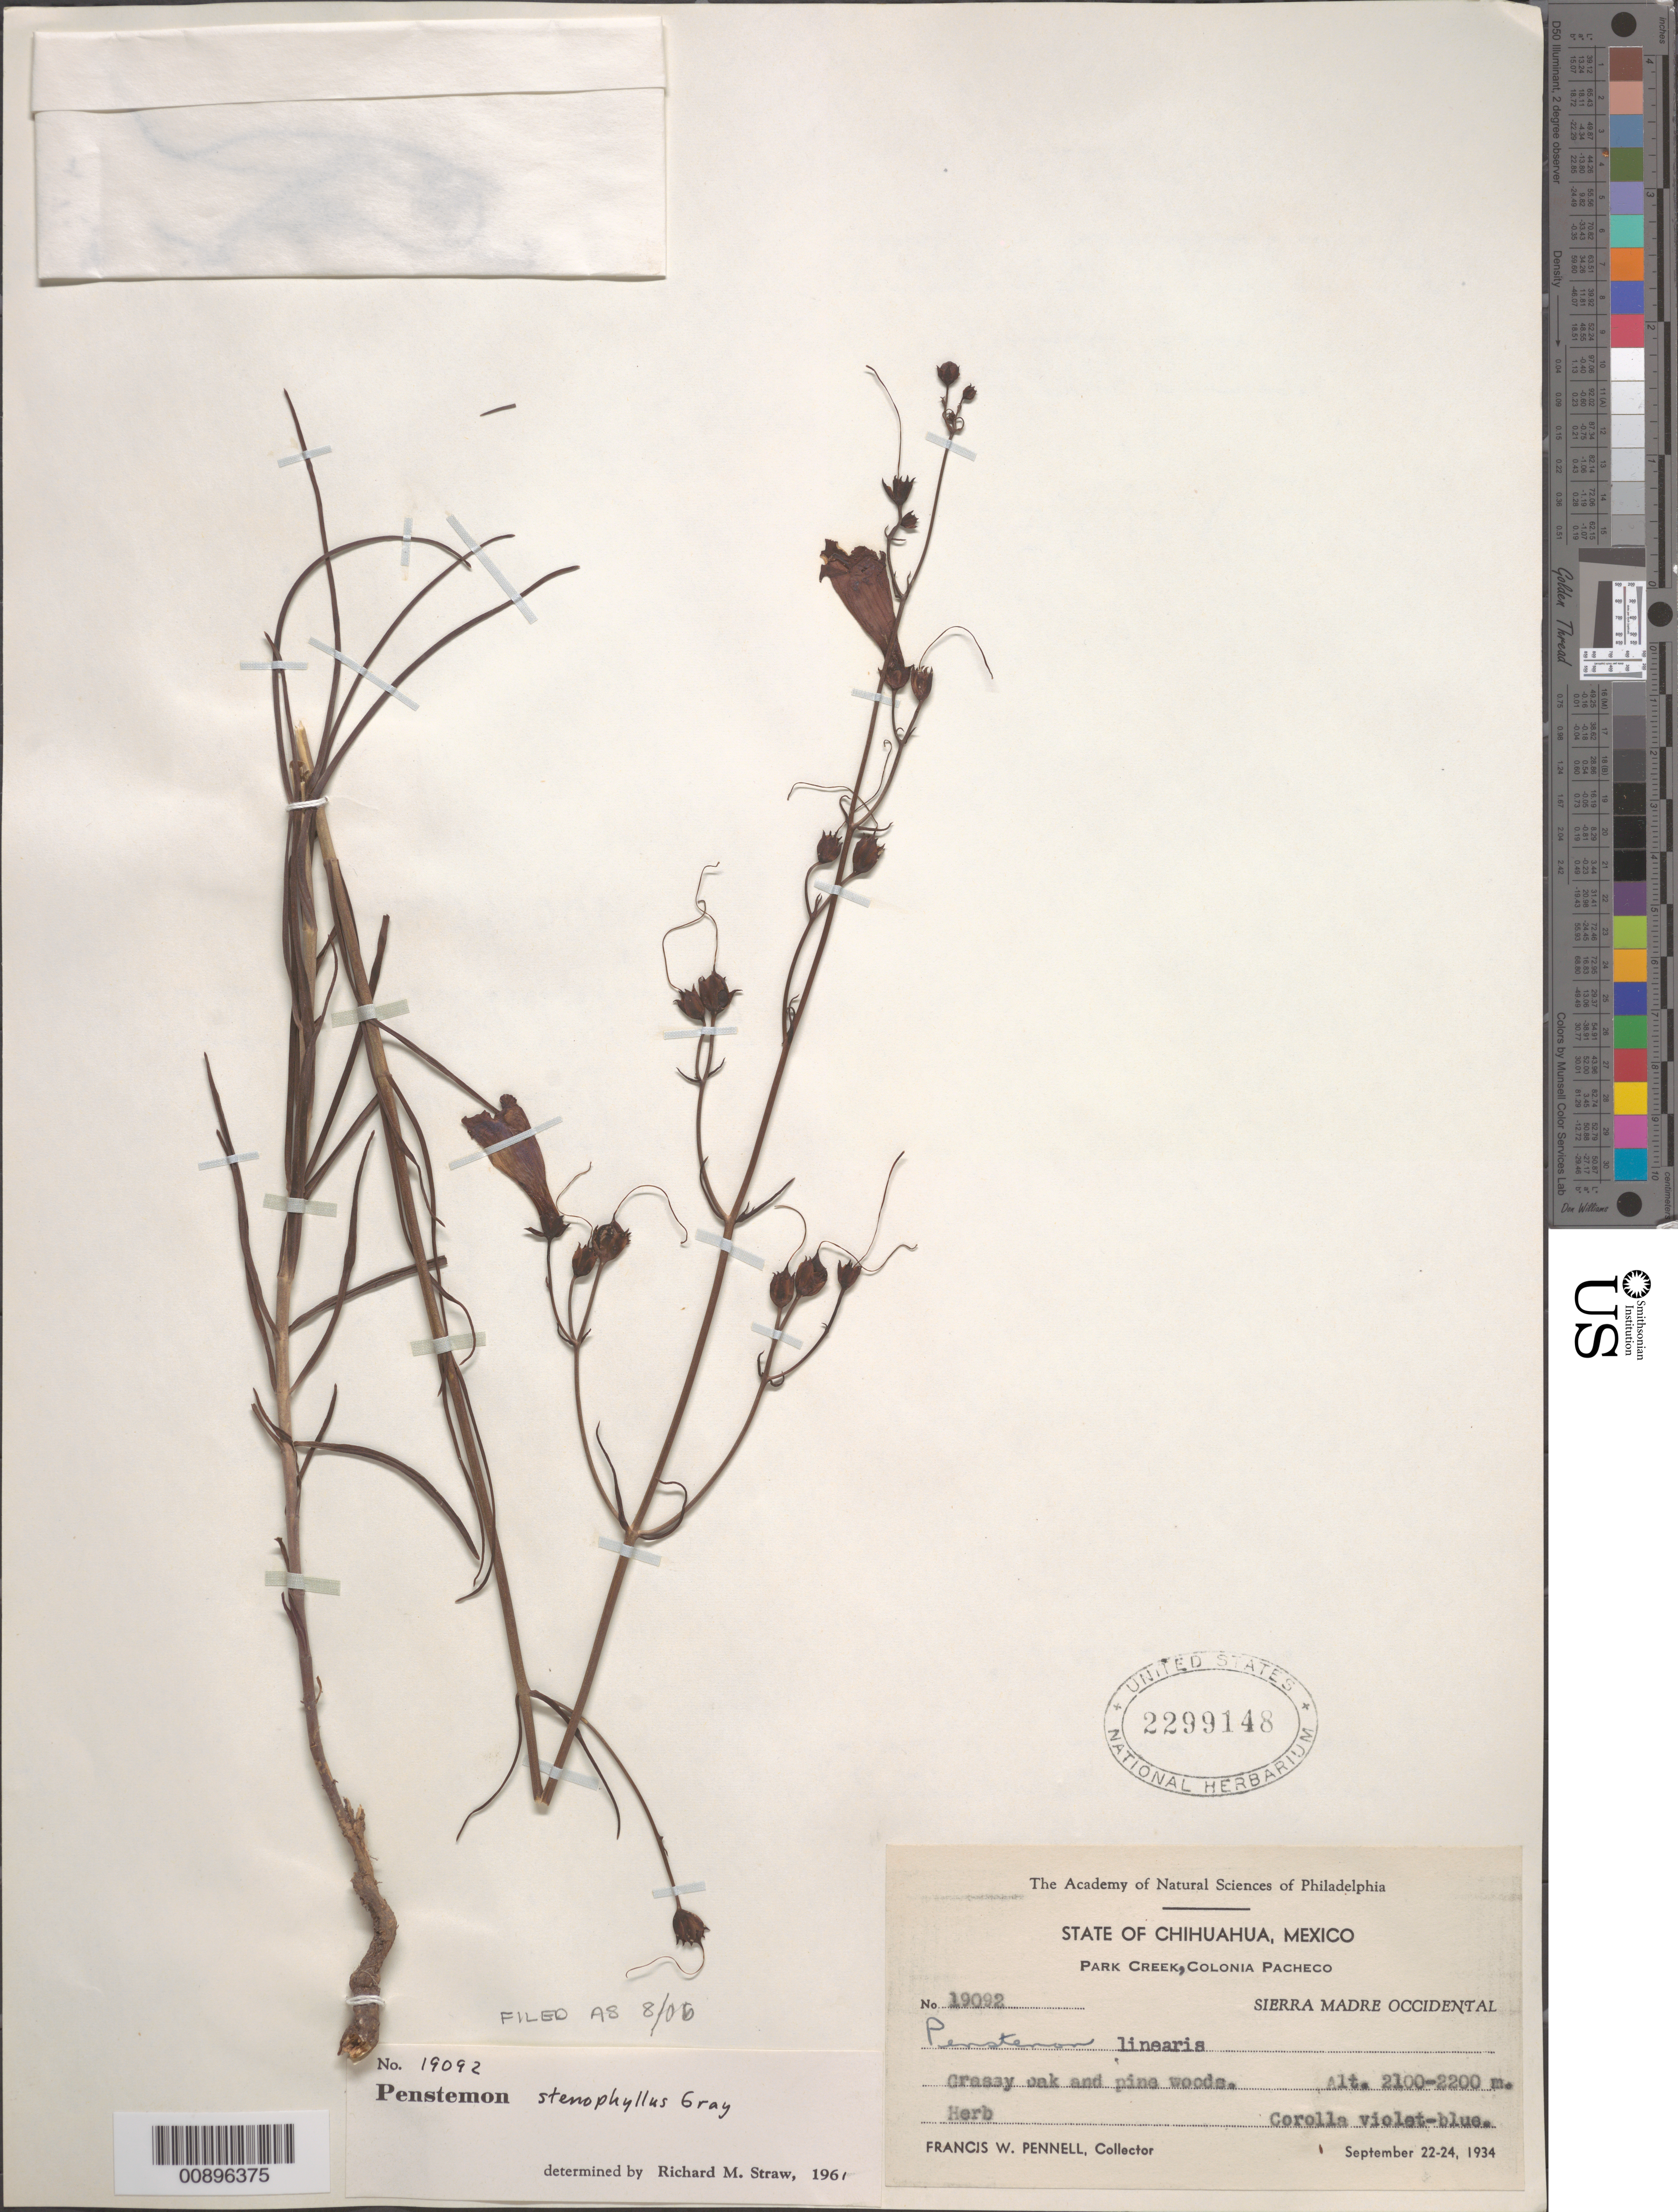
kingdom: Plantae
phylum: Tracheophyta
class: Magnoliopsida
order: Lamiales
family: Plantaginaceae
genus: Penstemon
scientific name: Penstemon stenophyllus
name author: A. Gray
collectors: F. W. Pennell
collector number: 19092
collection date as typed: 22 Sep 1934 to 24 Sep 1934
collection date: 1934-09-22/1934-09-24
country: Mexico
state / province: Chihuahua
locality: Park Creek, Colonia Pacheco. Sierra Madre Occidental, Chihuahua.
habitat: Grassy oak and pine woods.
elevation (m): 2200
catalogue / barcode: US 2299148